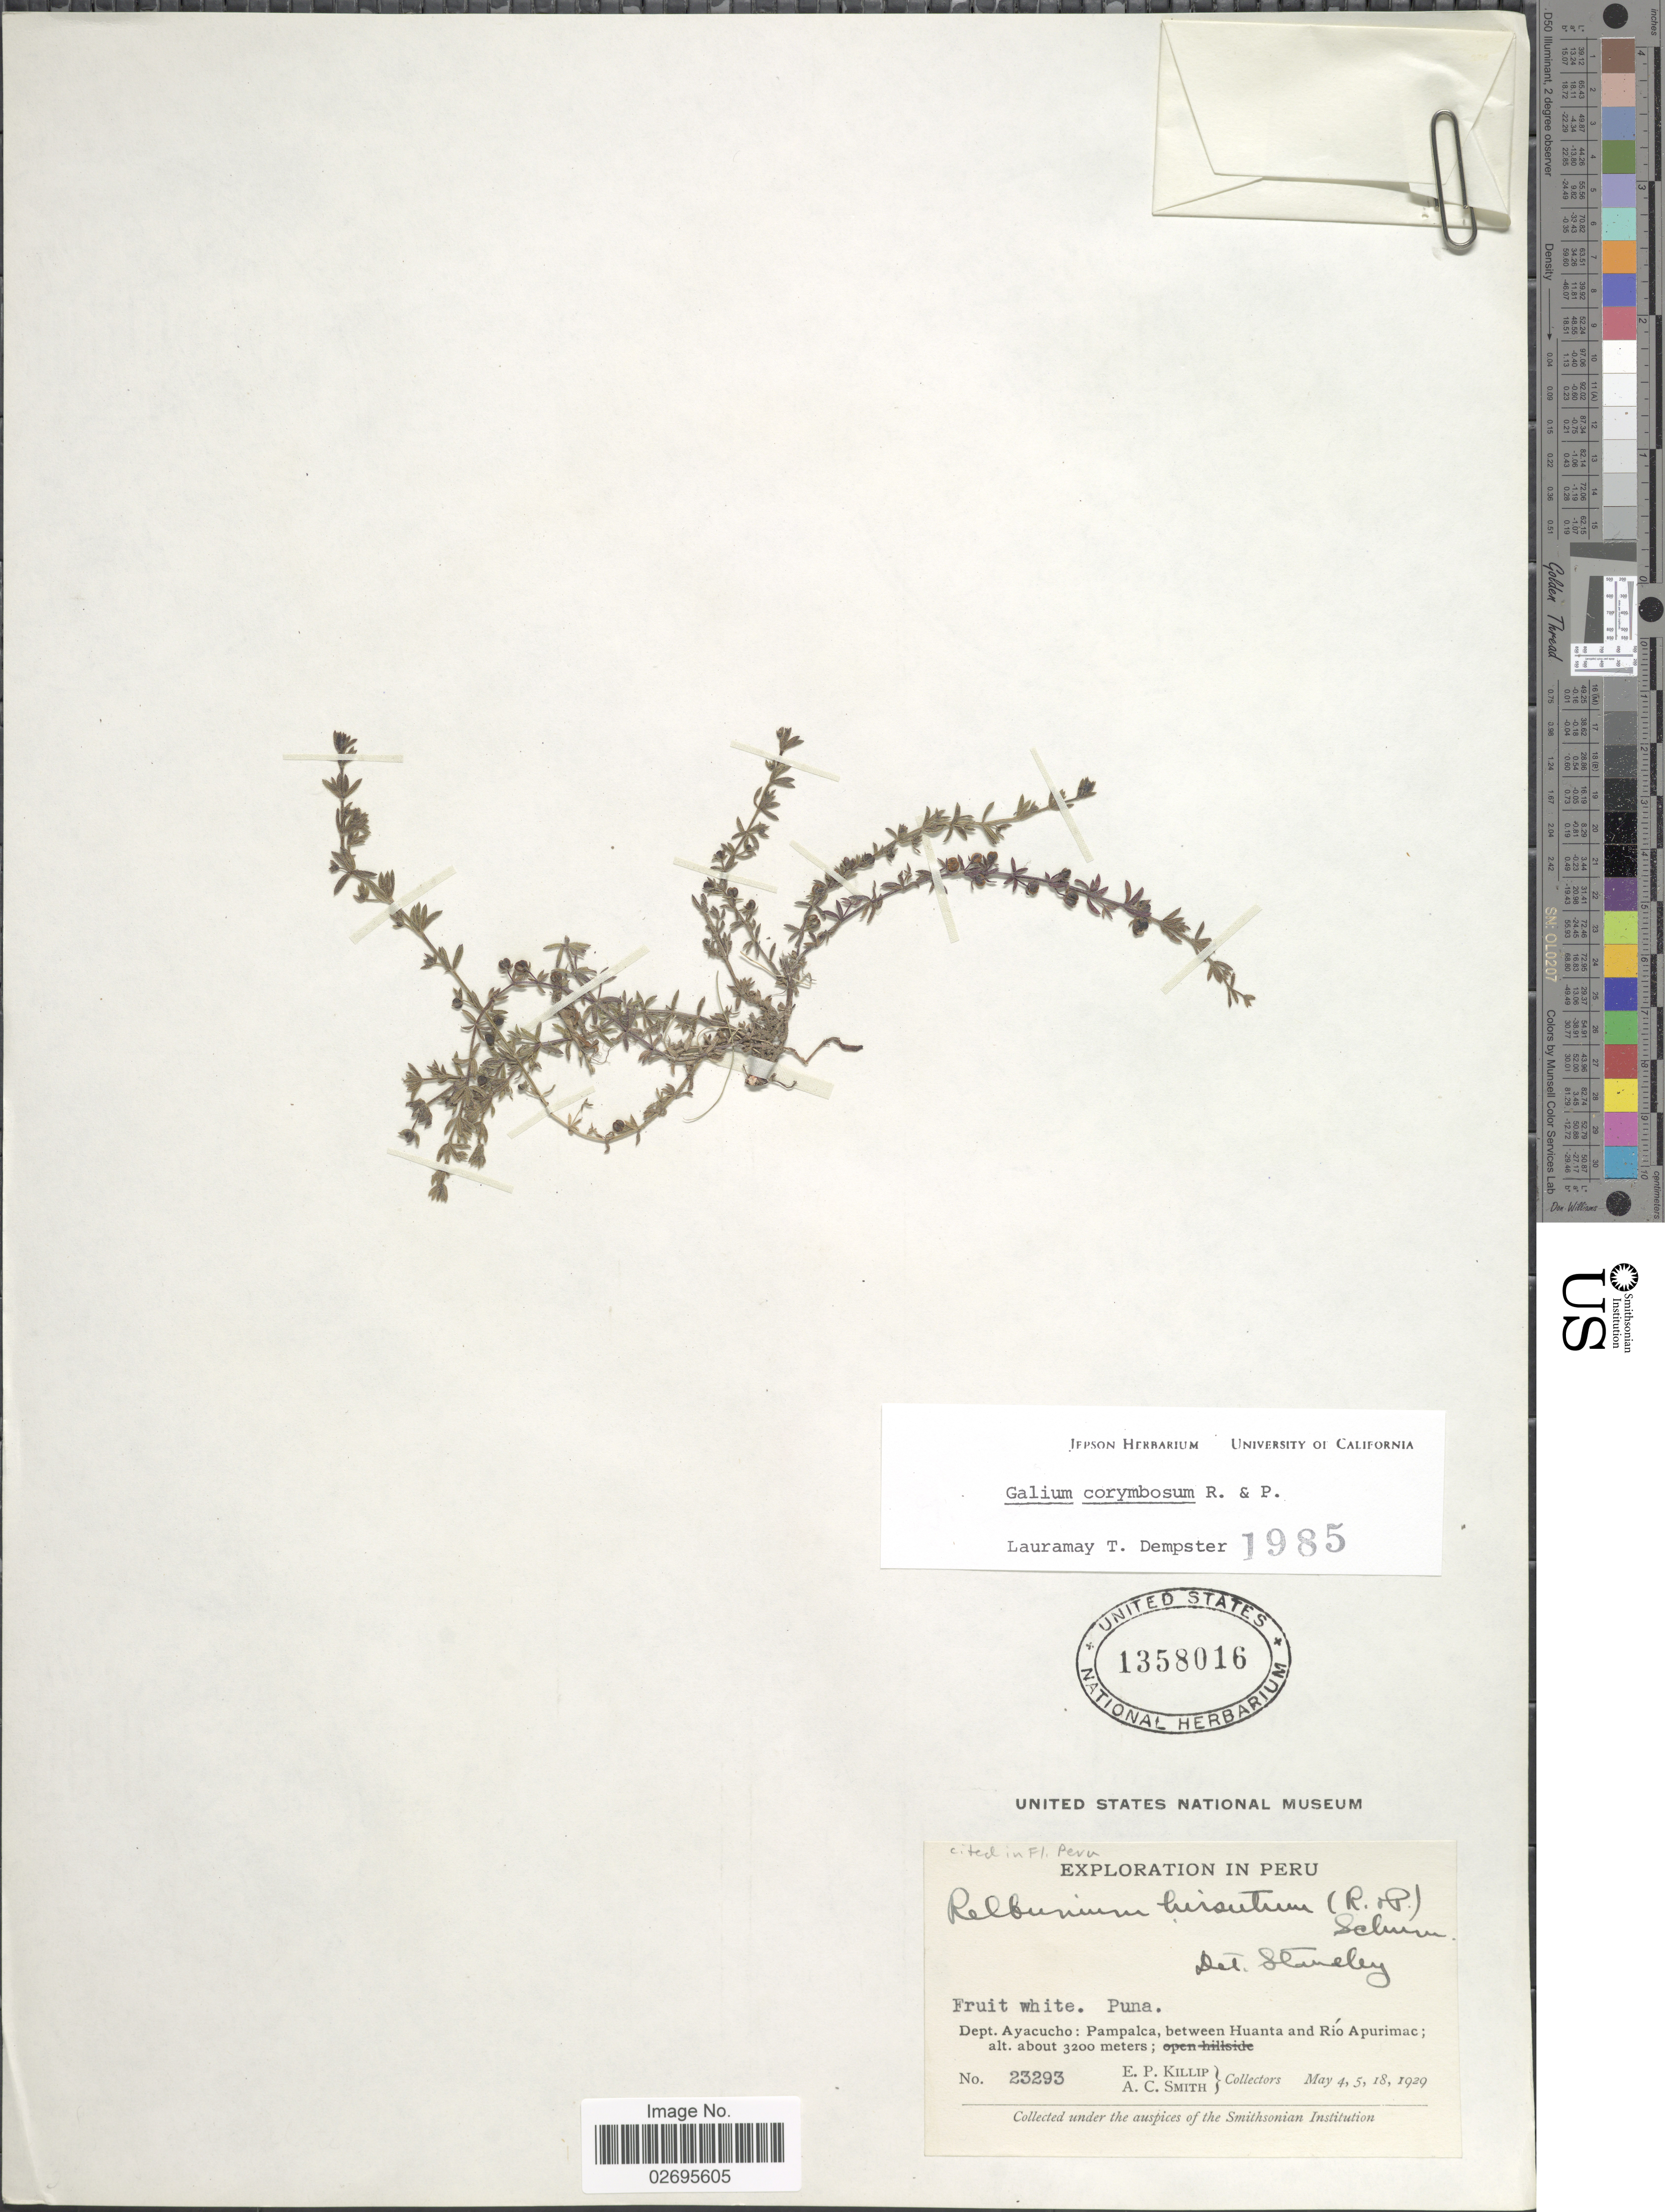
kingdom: Plantae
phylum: Tracheophyta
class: Magnoliopsida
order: Gentianales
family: Rubiaceae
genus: Galium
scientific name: Galium corymbosum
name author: Ruiz & Pav.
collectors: E. P. Killip & A. C. Smith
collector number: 23293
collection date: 1929-05-04/1929-05-18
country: Peru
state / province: Ayacucho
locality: Puna, Dept. Ayacucho: Pampalca, between Huanta and Río Apuimac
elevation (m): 3200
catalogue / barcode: US 1358016